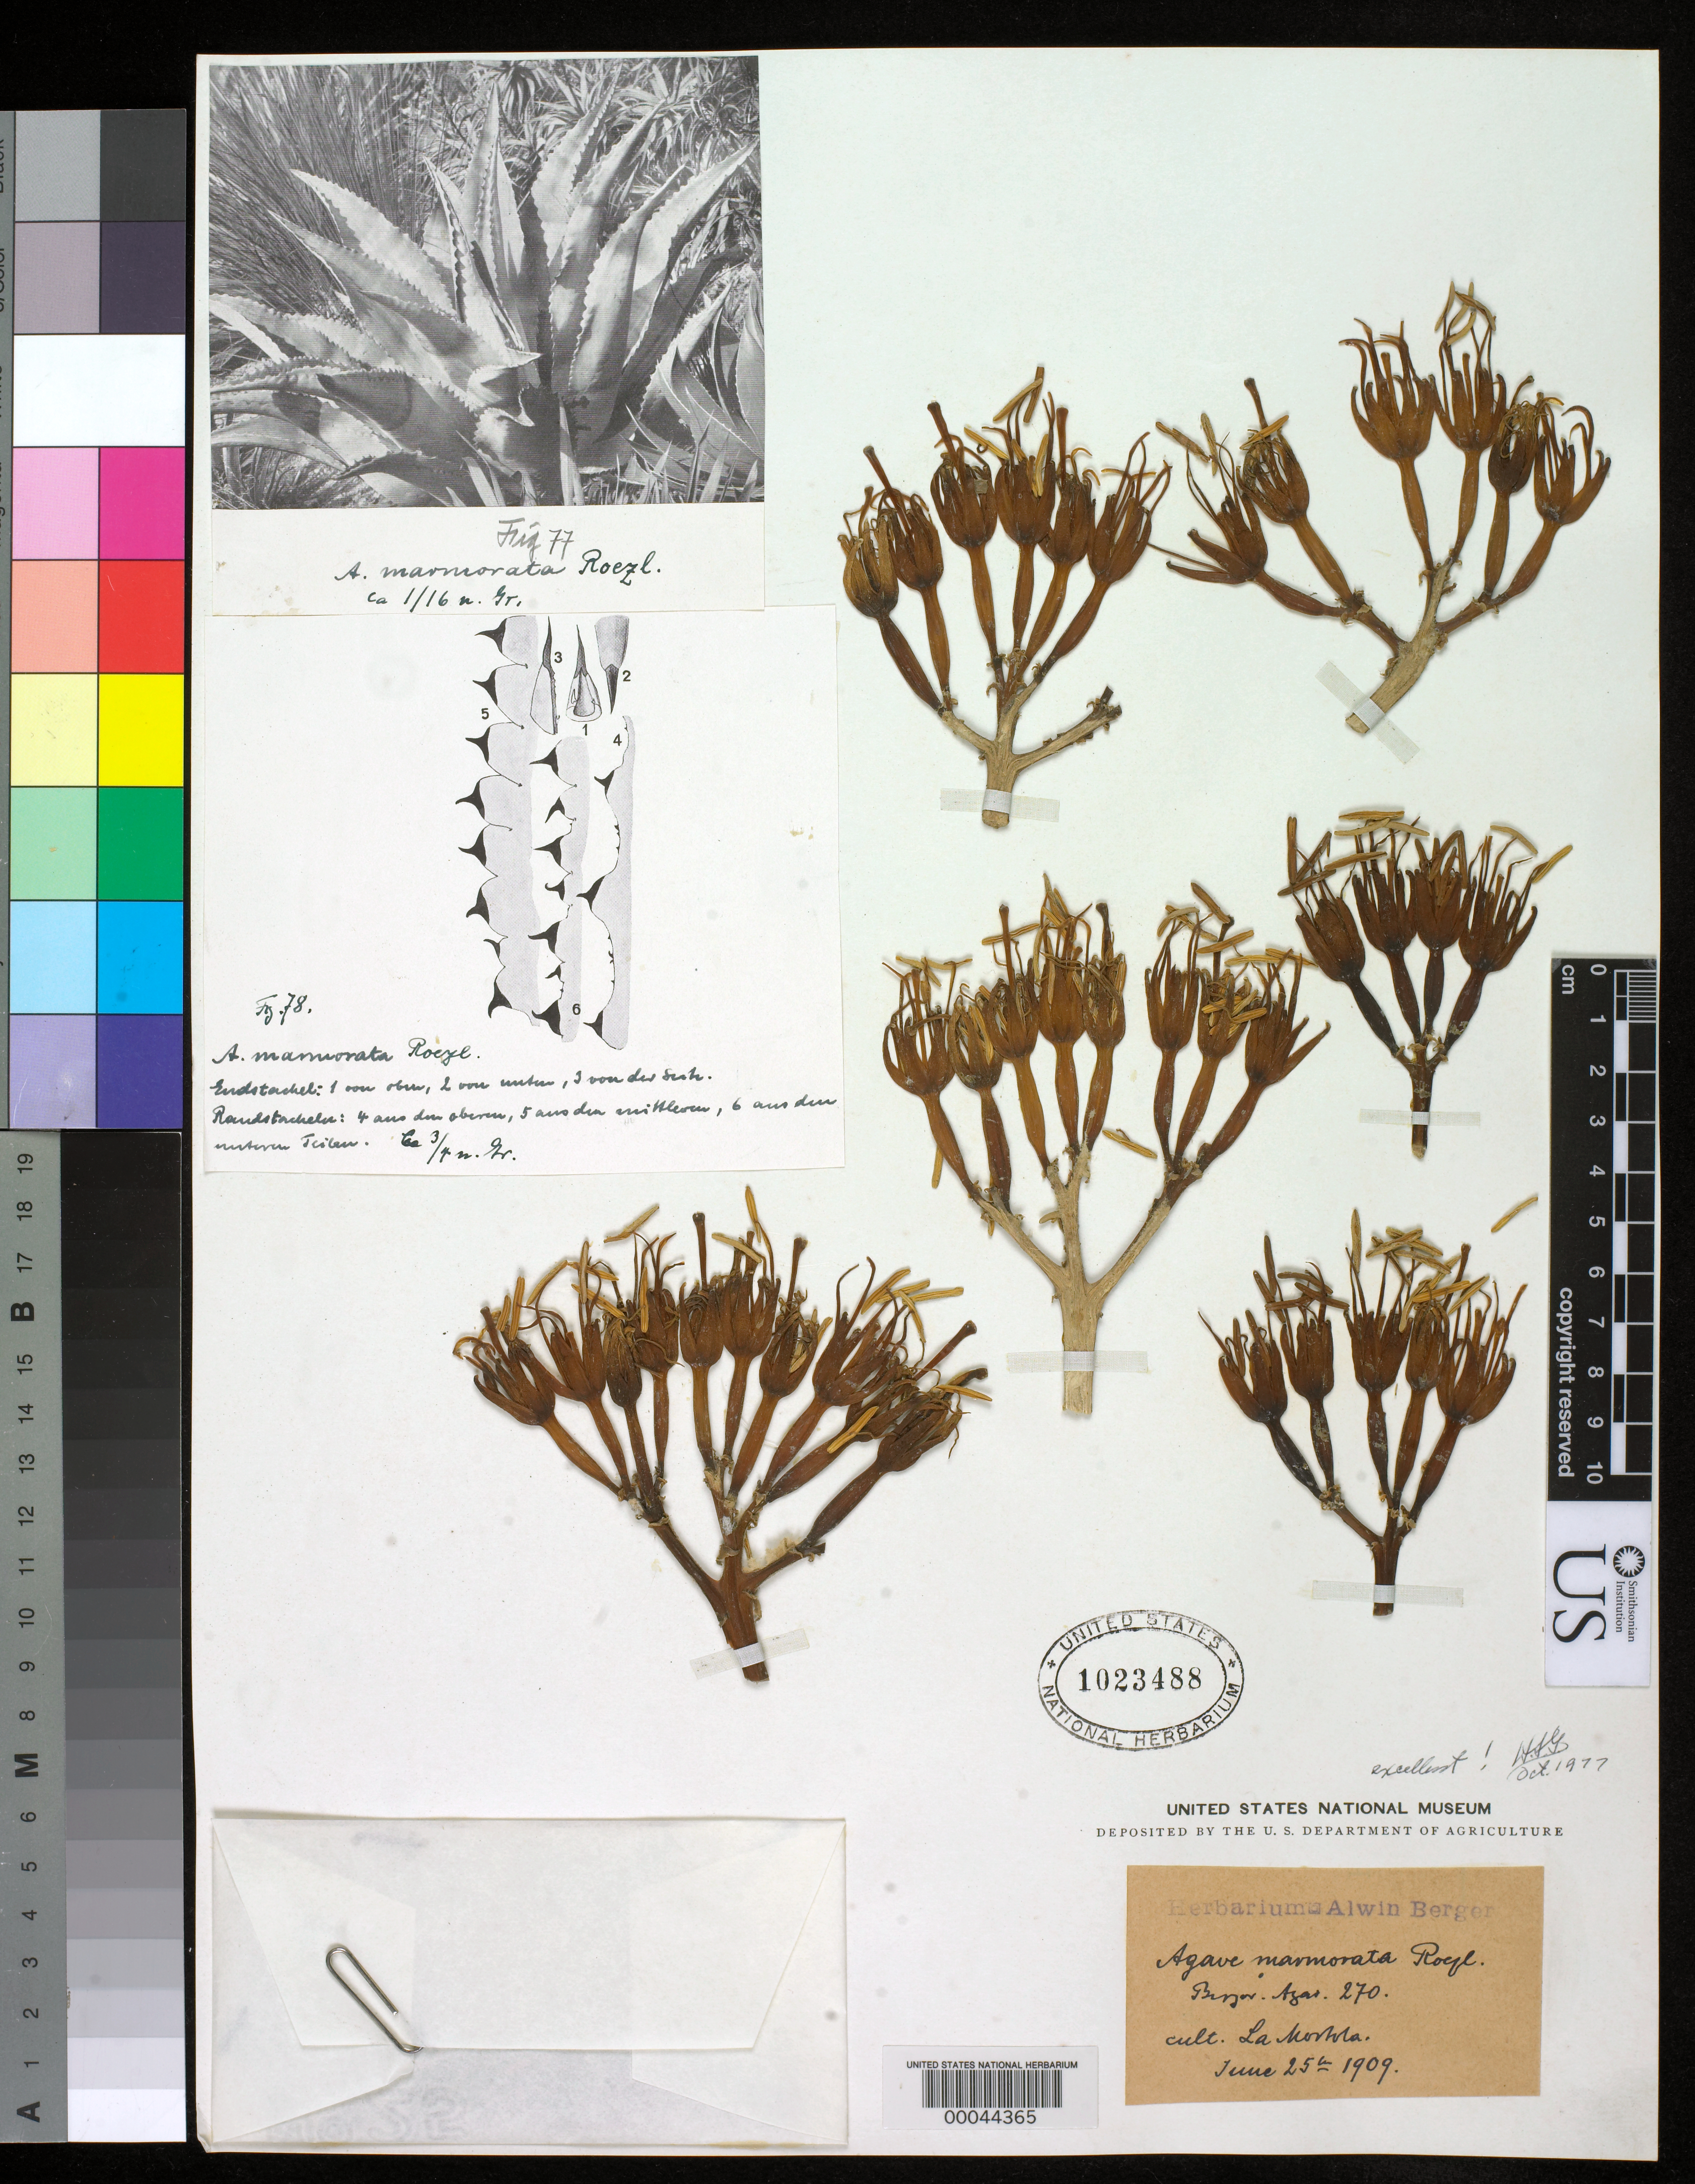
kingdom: Plantae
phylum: Tracheophyta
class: Liliopsida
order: Asparagales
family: Asparagaceae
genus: Agave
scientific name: Agave marmorata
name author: Roezl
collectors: ex herb. A. Berger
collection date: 1909-06-02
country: Mexico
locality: Cultivated at La Mortola, Italy.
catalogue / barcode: US 1023488